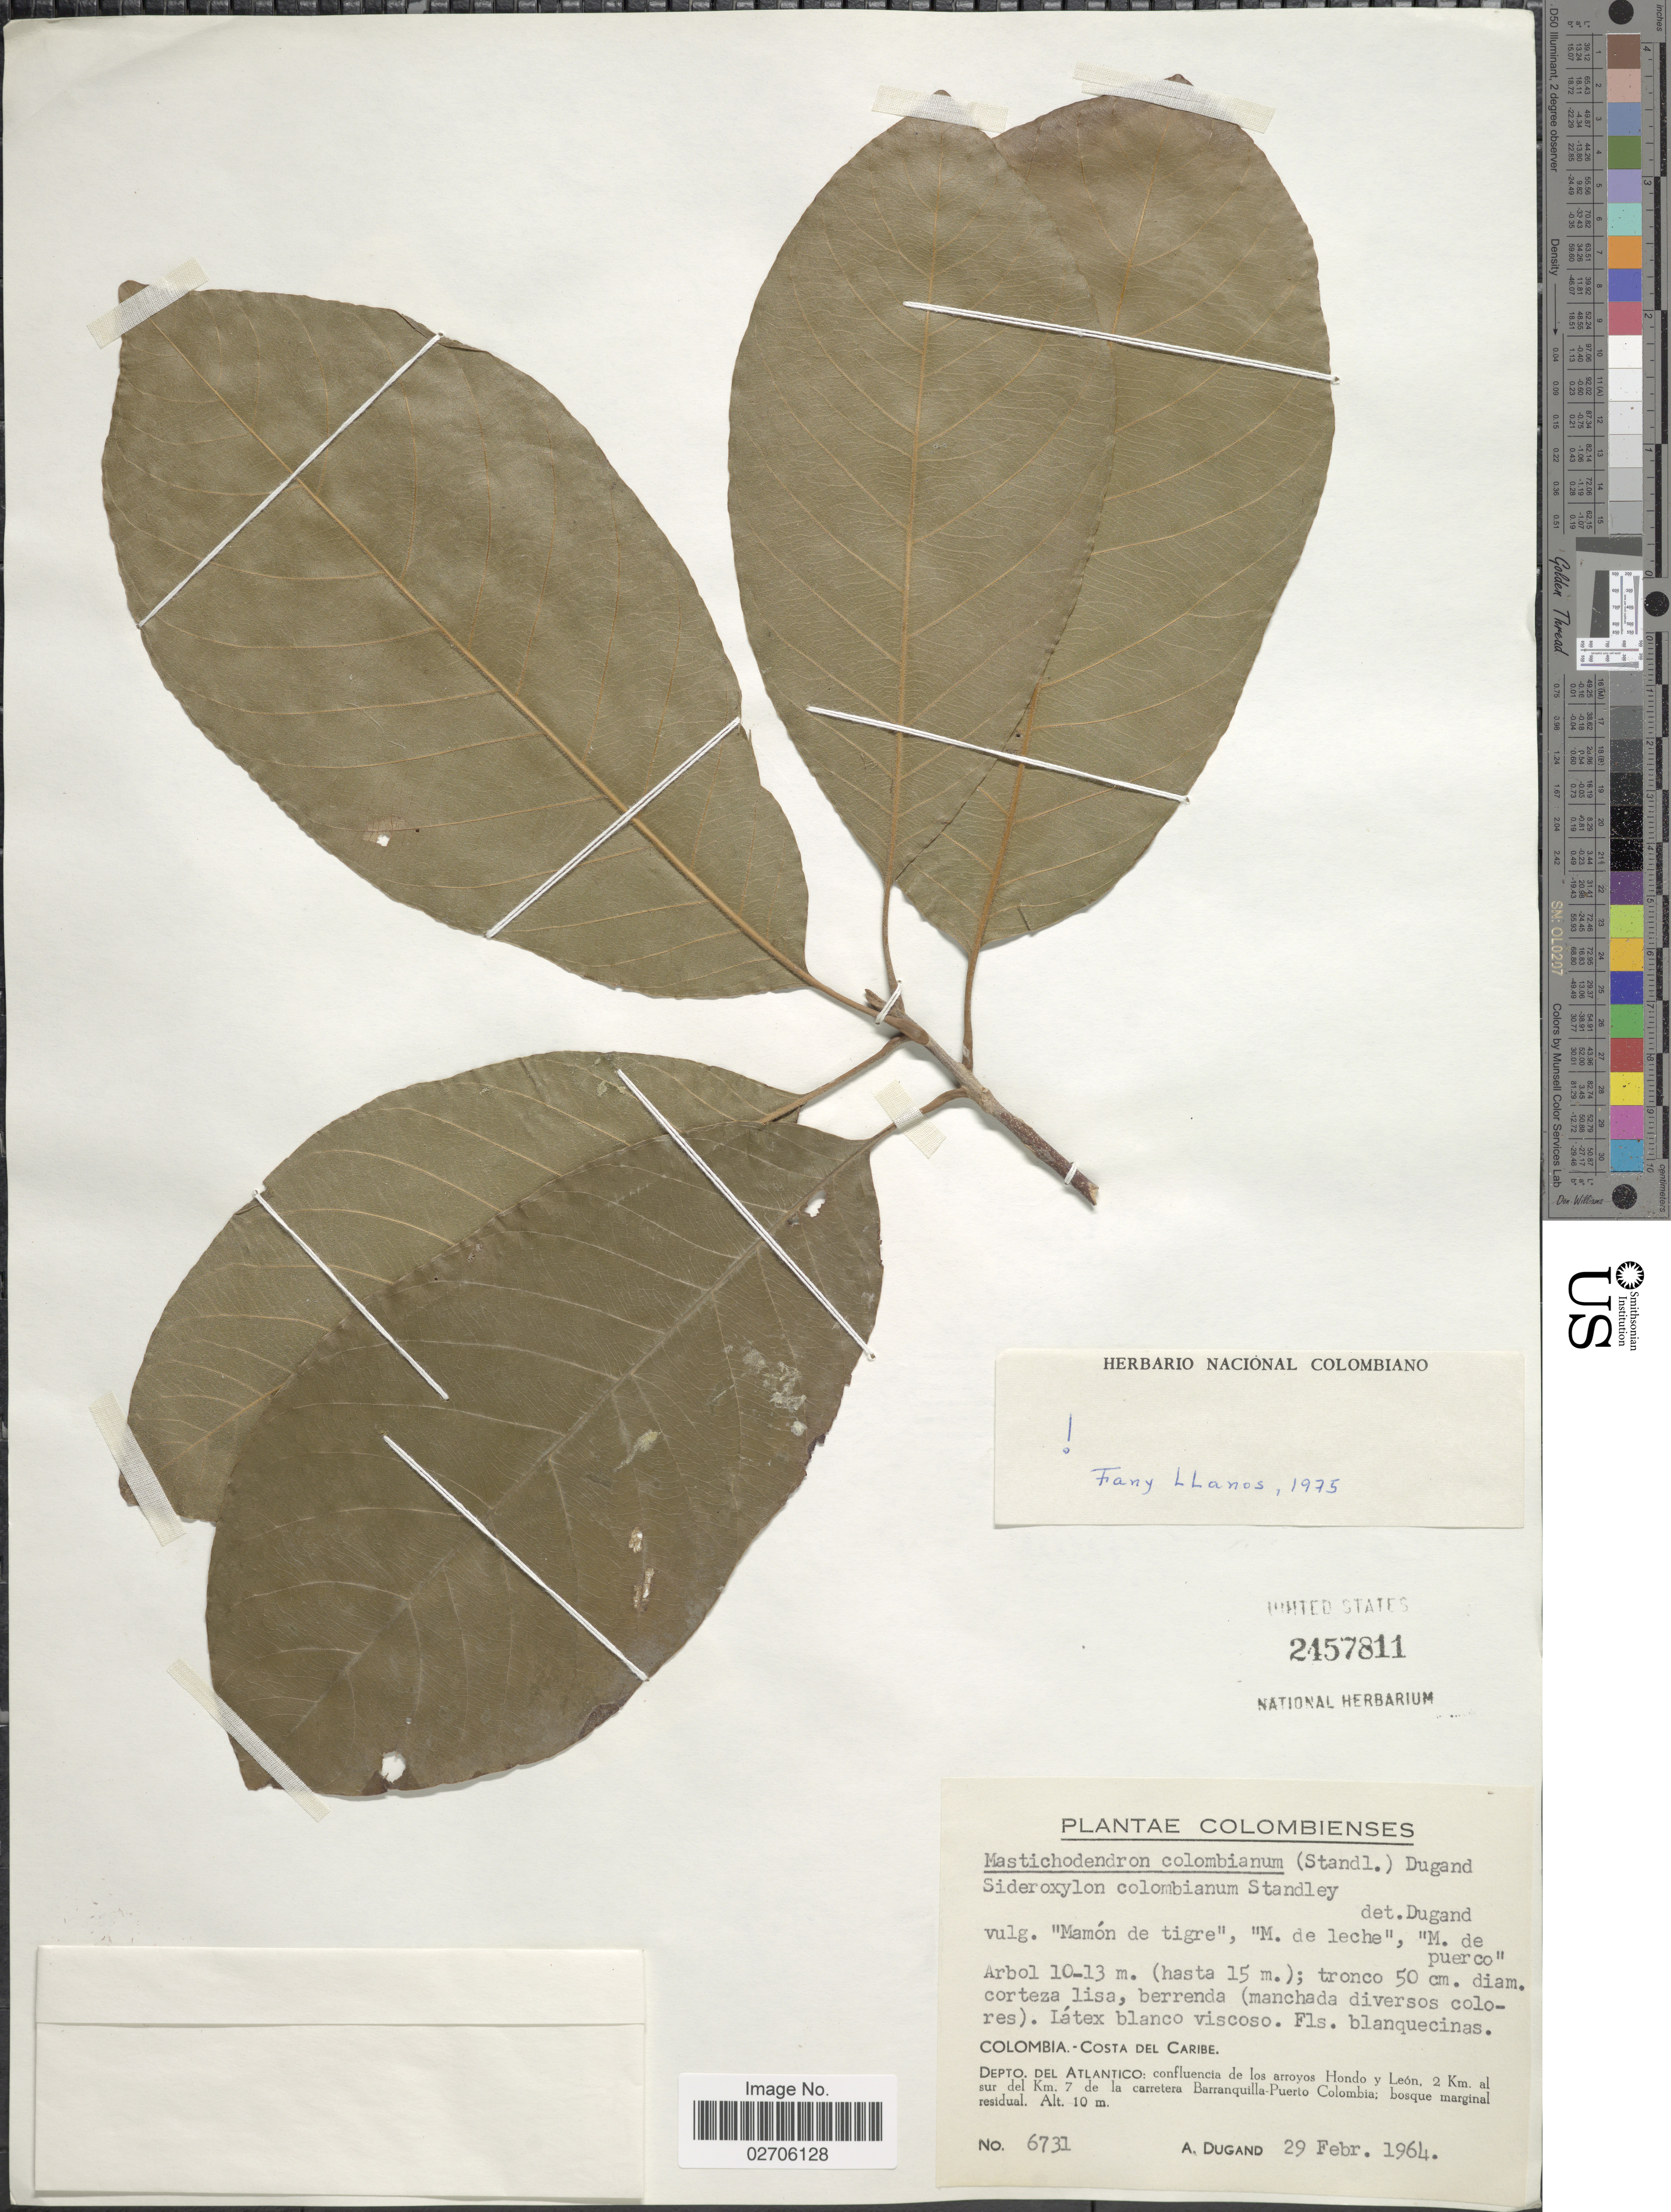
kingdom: Plantae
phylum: Tracheophyta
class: Magnoliopsida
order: Ericales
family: Sapotaceae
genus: Pradosia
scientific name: Pradosia colombiana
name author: (Standl.) T.D. Penn. ex T.J. Ayers & Boufford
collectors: A. Dugand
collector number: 6731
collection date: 1964-02-29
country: Colombia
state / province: Atlántico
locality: Costa del Caribe. Depto. del Atlantico: confluencia de los arroyos Hondo y León, 2 Km. al sur del Km. 7 de la carretera Barranquilla-Puerto Colombia.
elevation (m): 10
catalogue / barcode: US 2457811